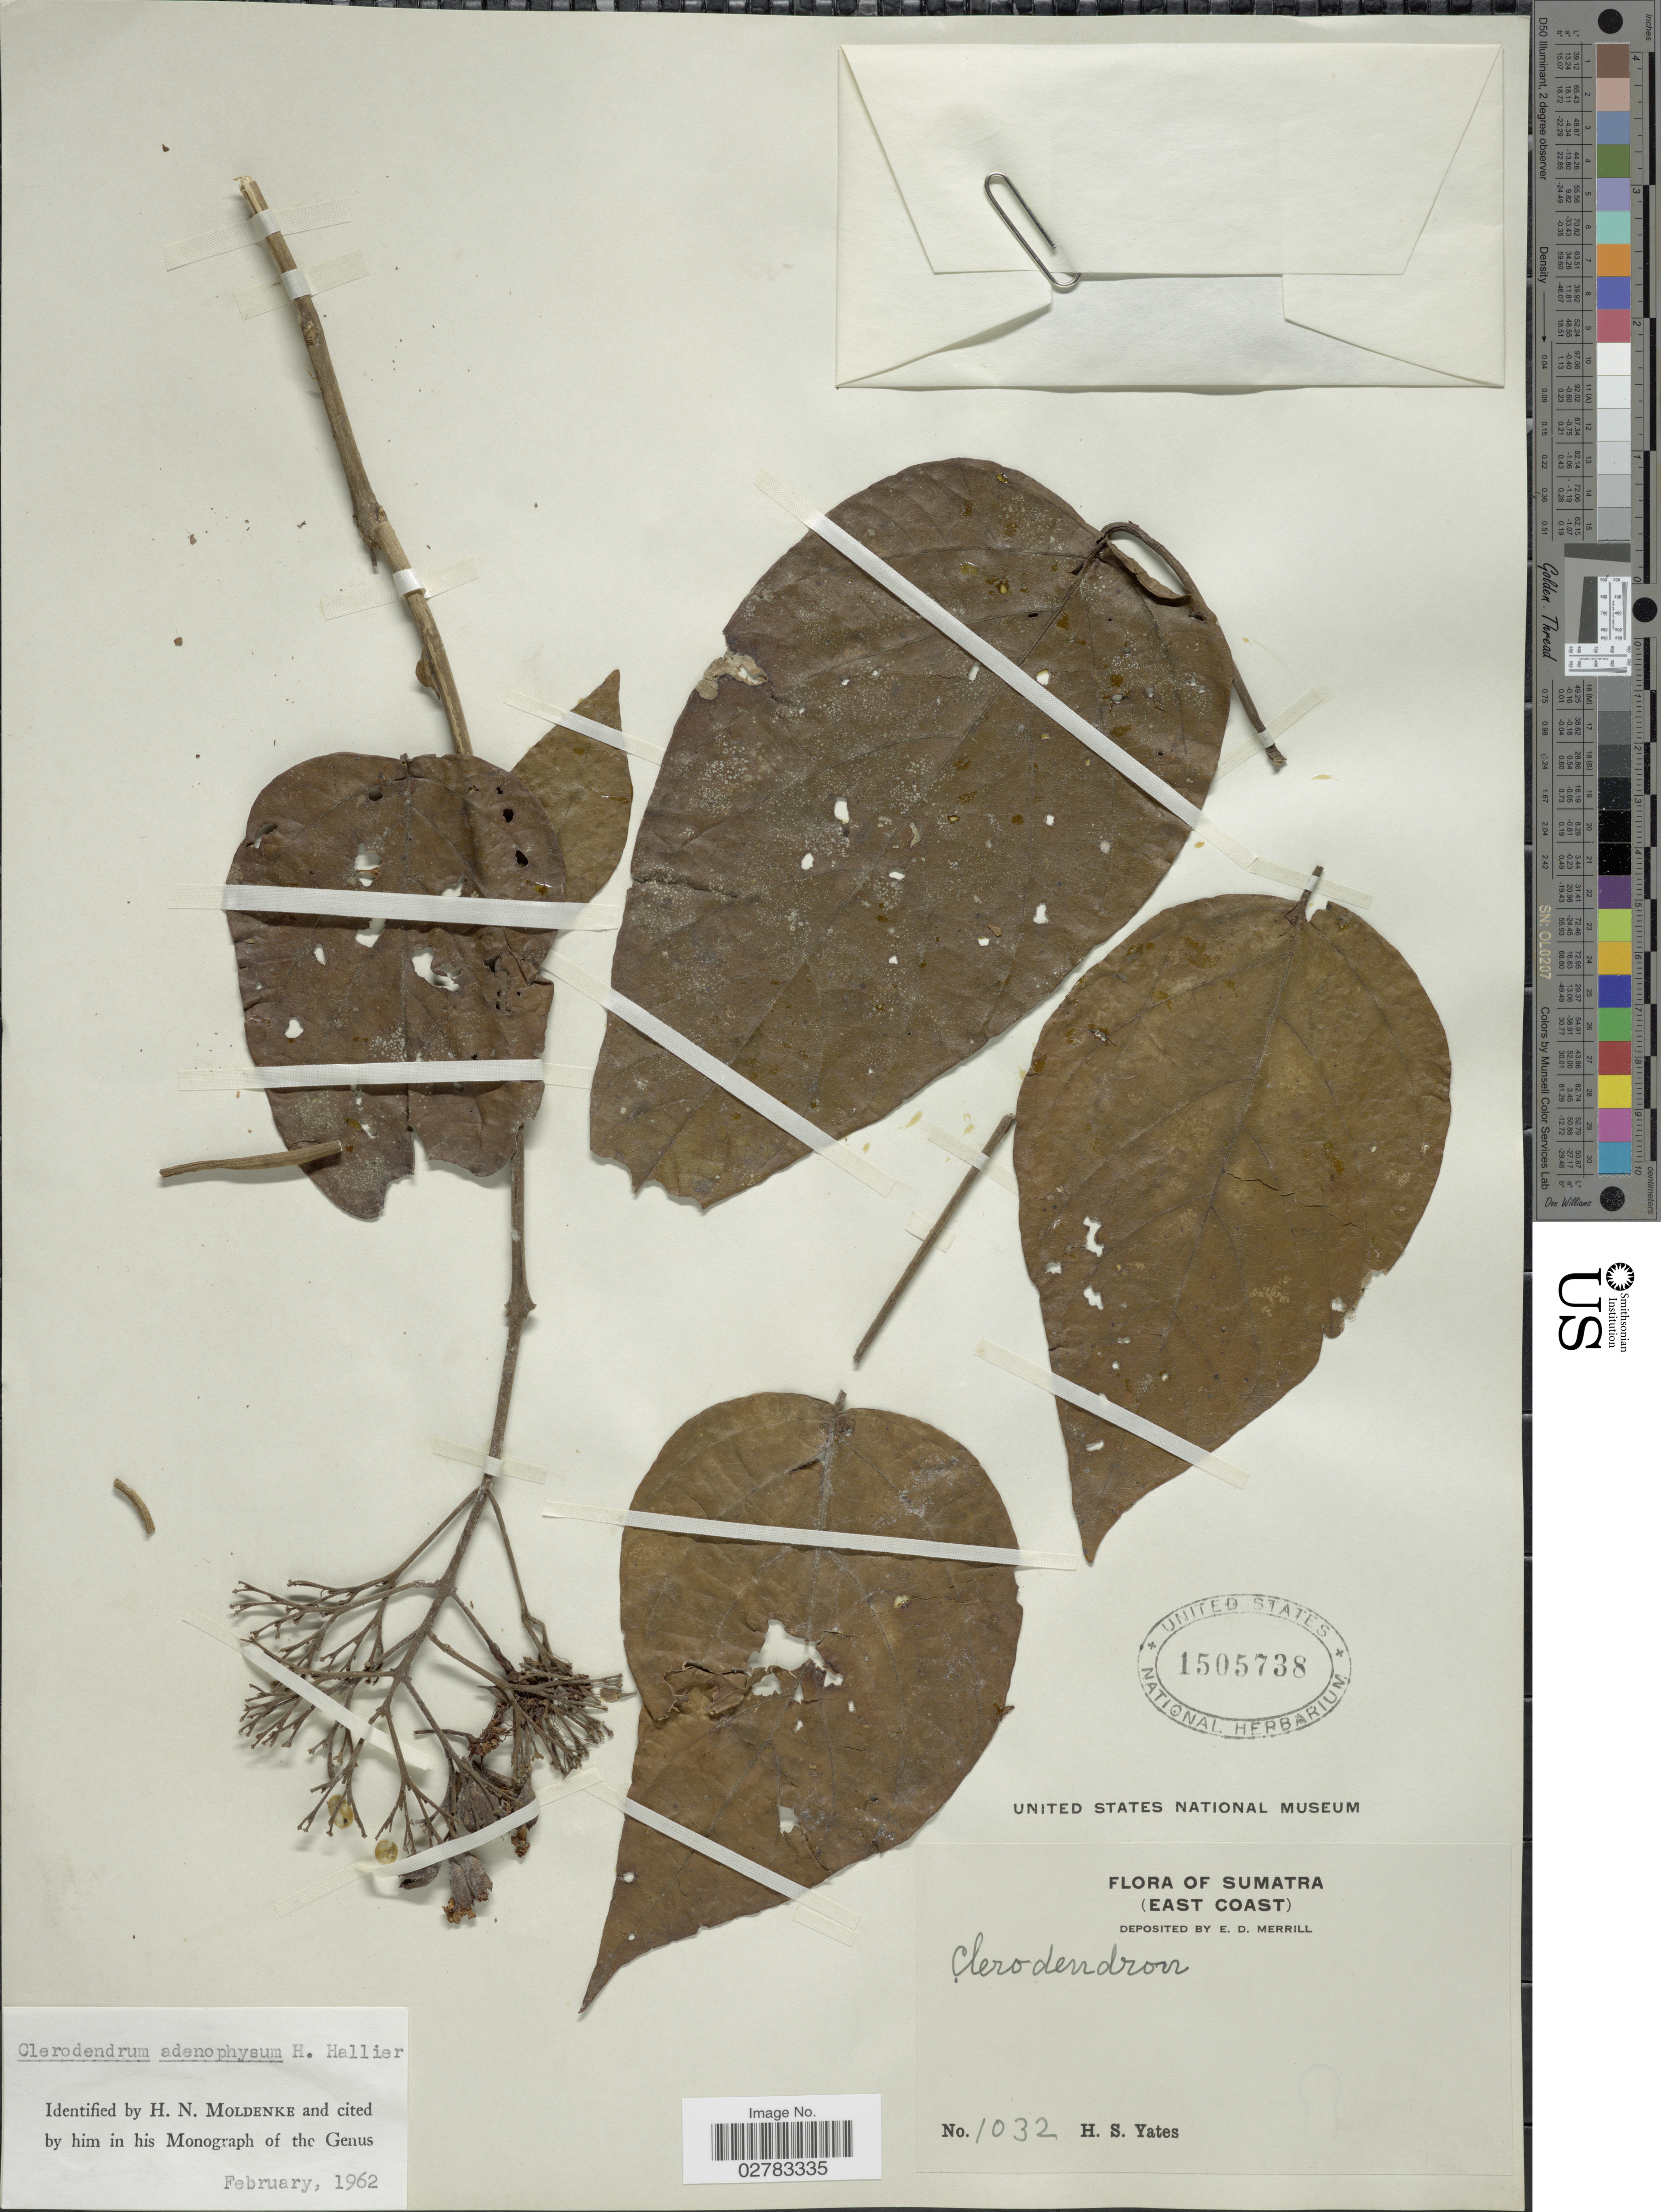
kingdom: Plantae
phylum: Tracheophyta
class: Magnoliopsida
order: Lamiales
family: Lamiaceae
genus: Clerodendrum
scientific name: Clerodendrum adenophysum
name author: Hall.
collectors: H. S. Yates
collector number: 1032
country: Indonesia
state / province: Sumatra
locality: East Coast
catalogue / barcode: US 1505738